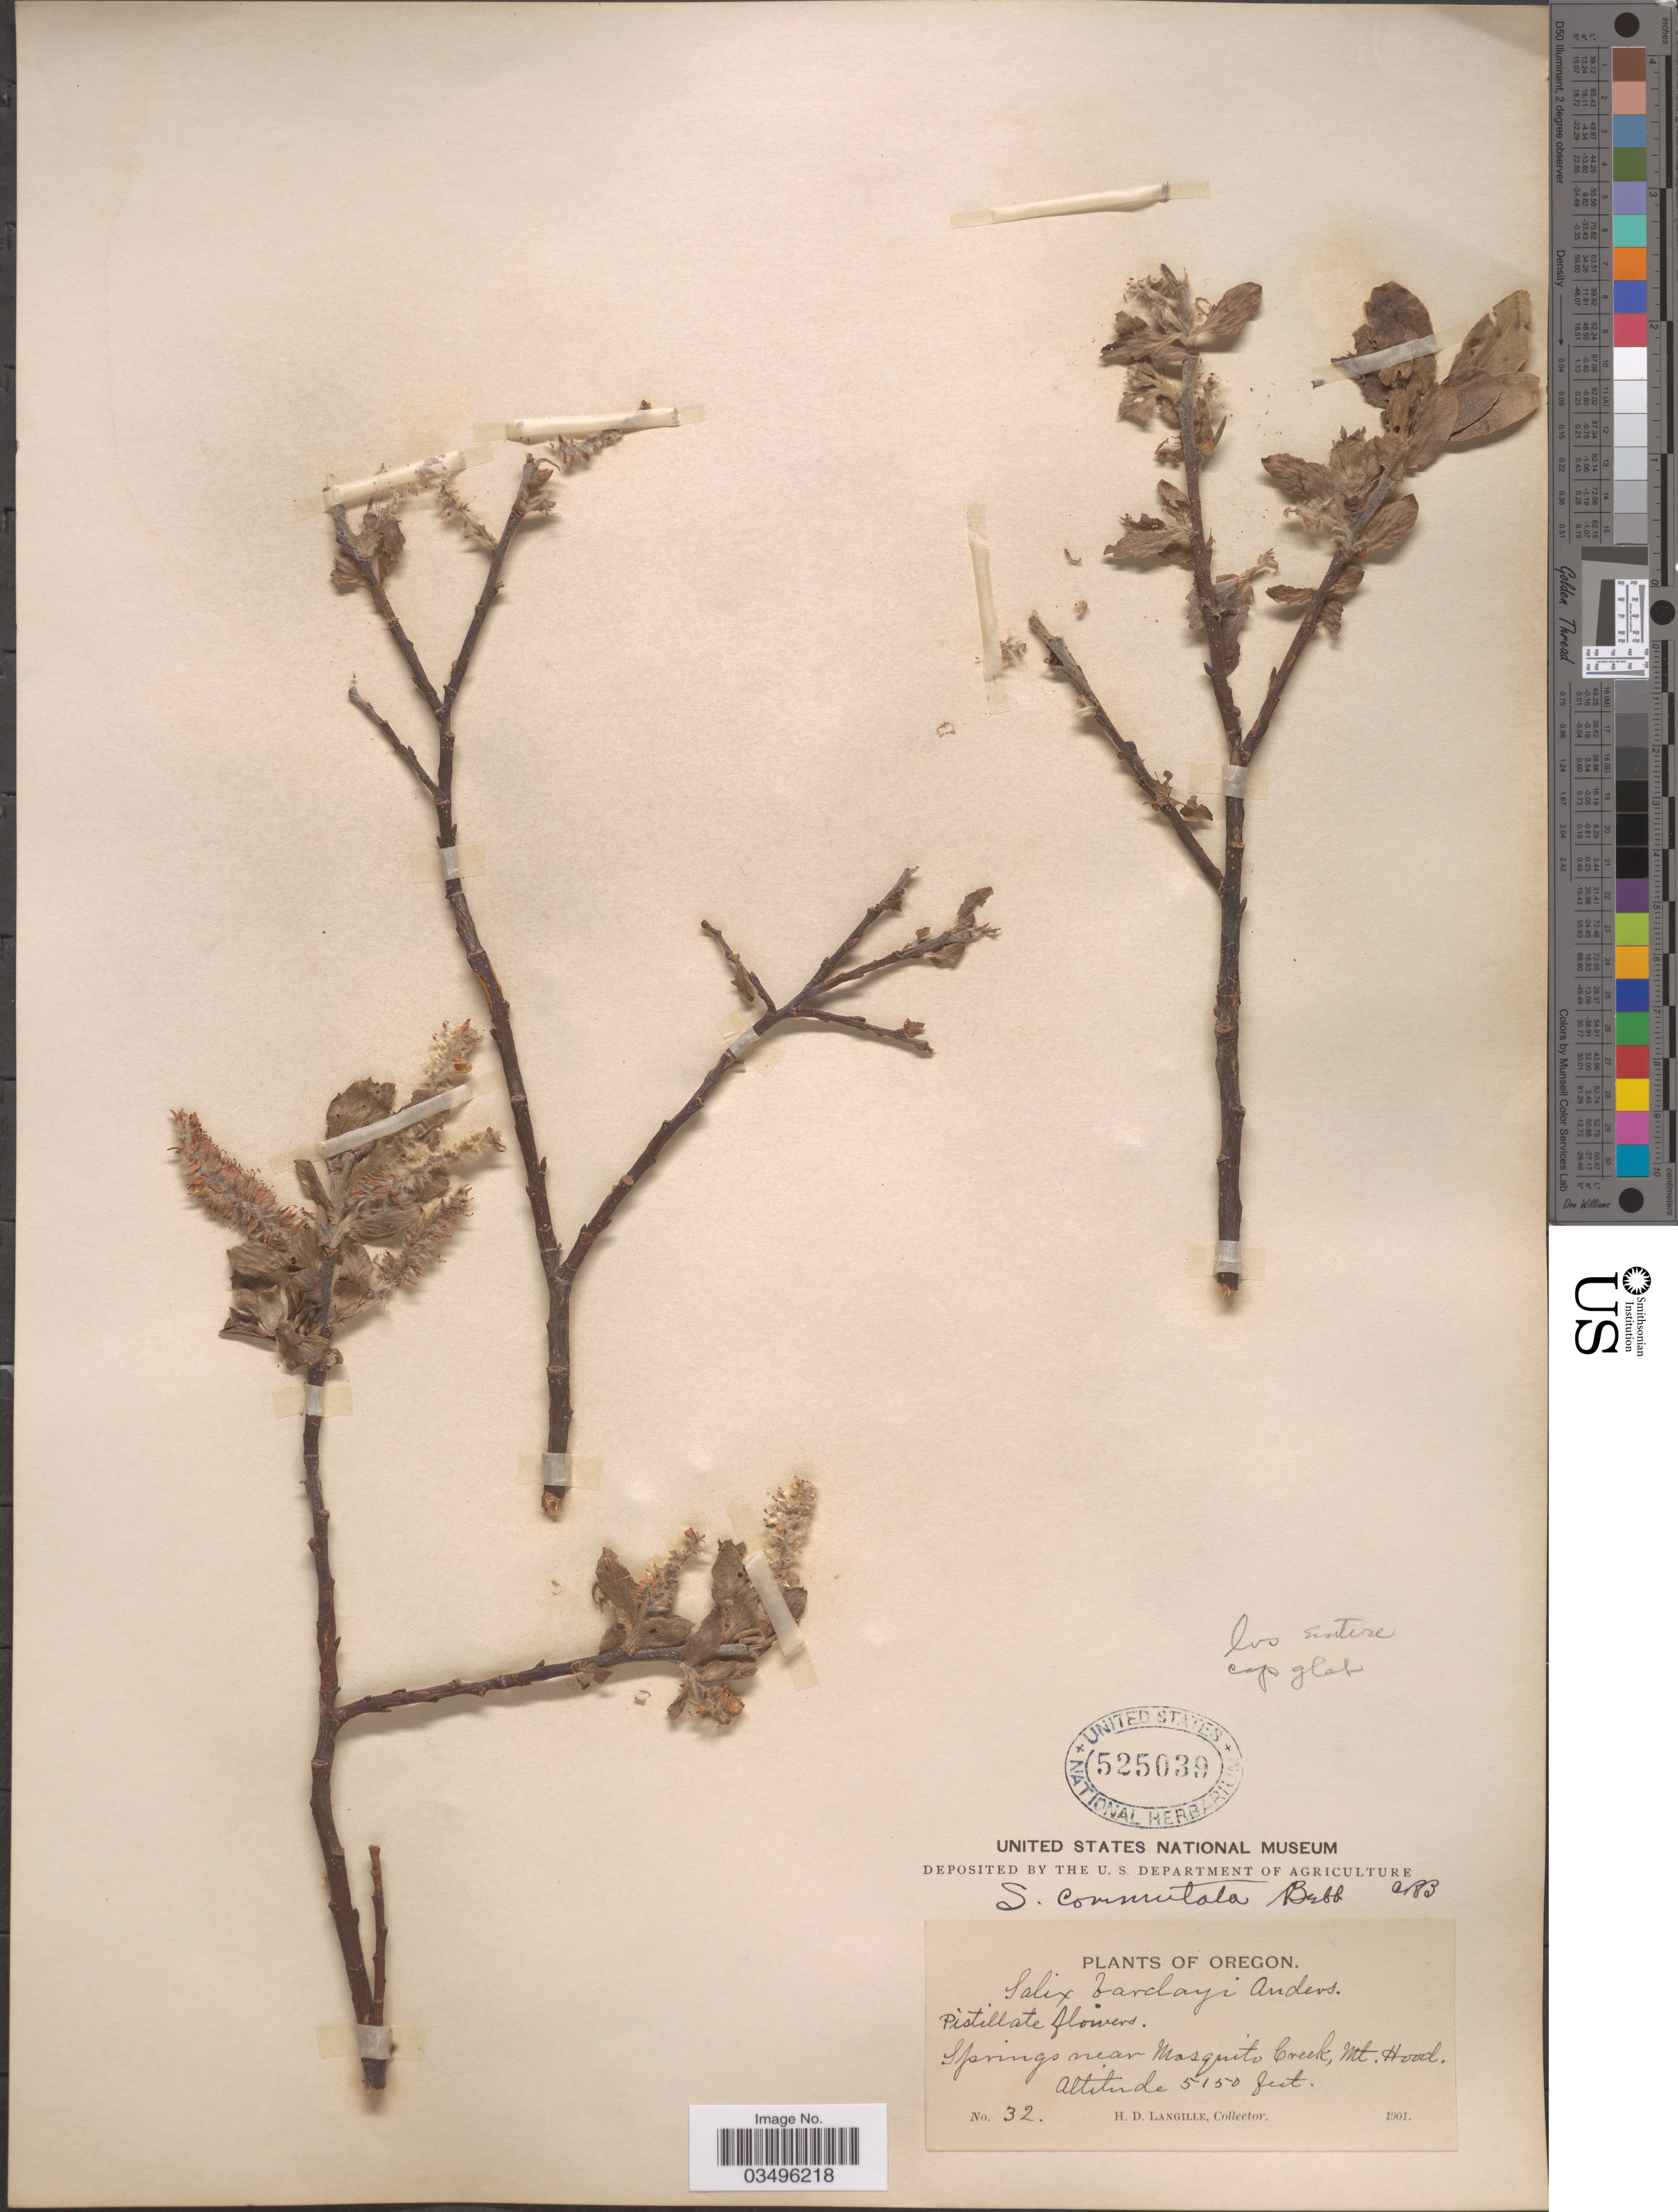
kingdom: Plantae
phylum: Tracheophyta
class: Magnoliopsida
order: Malpighiales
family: Salicaceae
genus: Salix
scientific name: Salix commutata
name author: Bebb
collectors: H. Langille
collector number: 32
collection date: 1901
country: United States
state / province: Oregon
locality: Springs near Mosquito Creek, Mt. Hood.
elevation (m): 1570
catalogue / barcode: US 525039